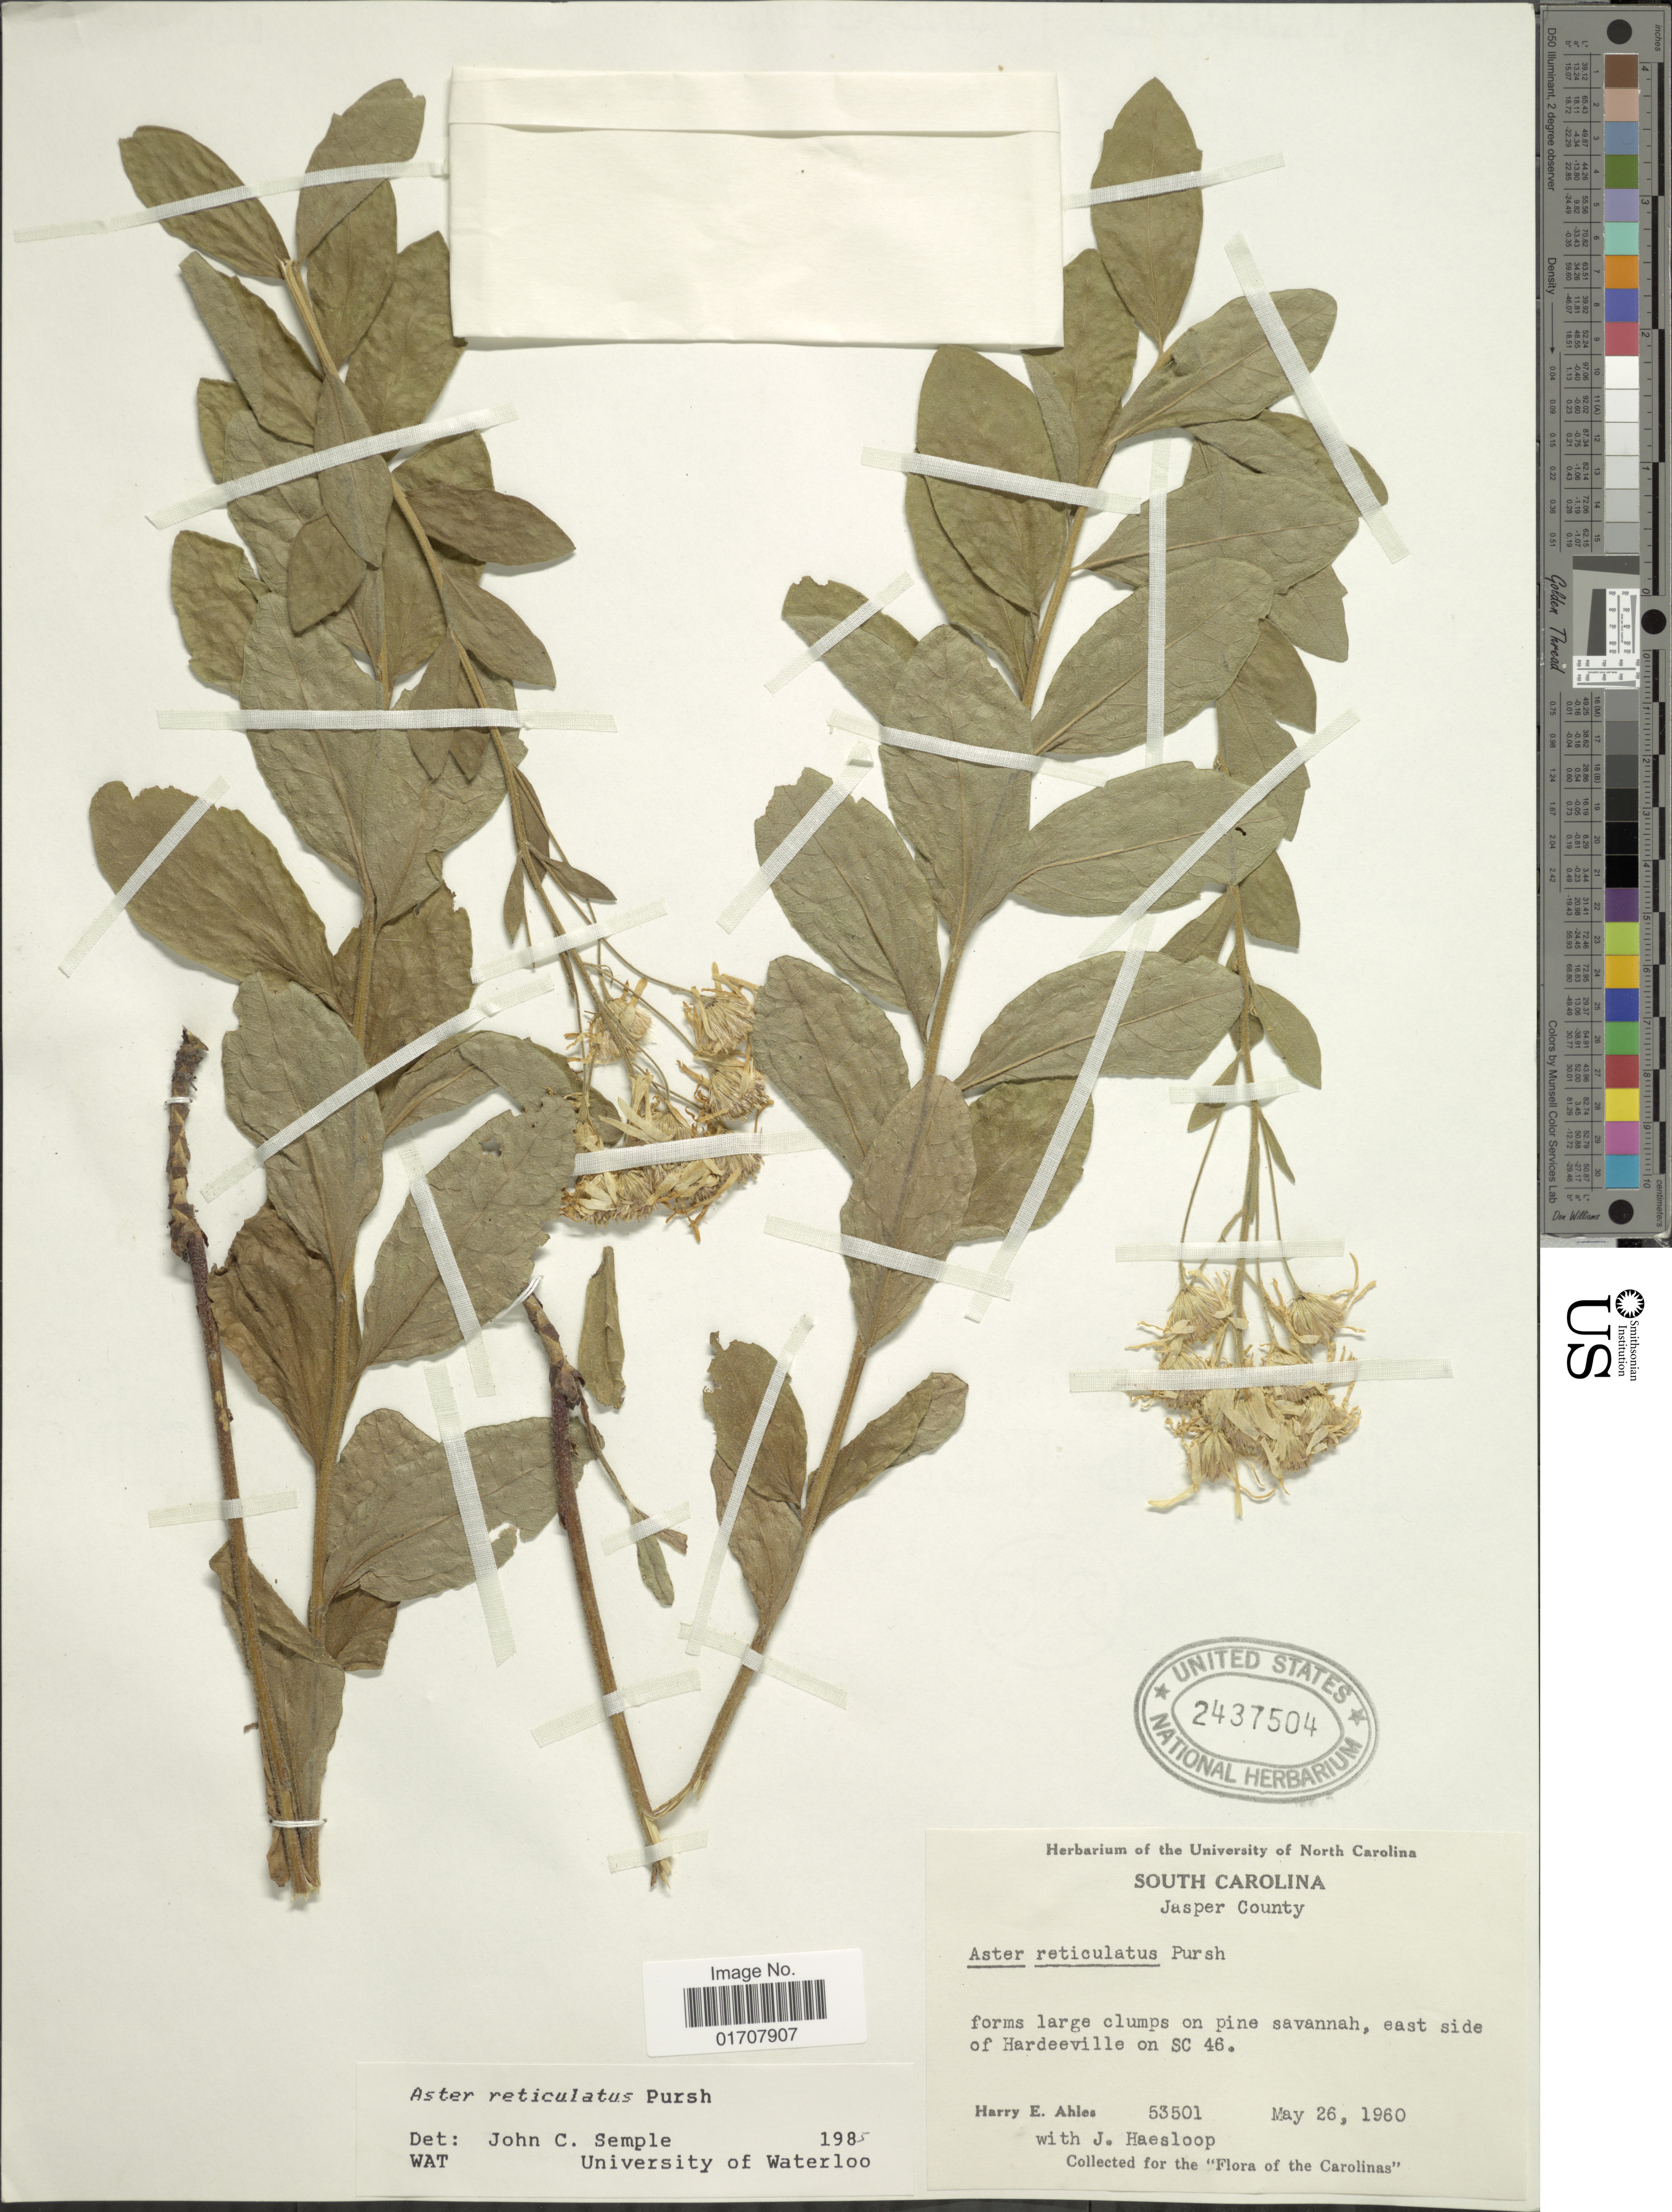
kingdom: Plantae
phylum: Tracheophyta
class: Magnoliopsida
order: Asterales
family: Asteraceae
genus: Oclemena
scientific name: Oclemena reticulata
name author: (Pursh) G.L. Nesom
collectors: H. E. Ahles & J. Haesloop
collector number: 53501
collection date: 1960-05-26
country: United States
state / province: South Carolina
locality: Jasper County, east side of Hardeeville on SC 46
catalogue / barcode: US 2437504